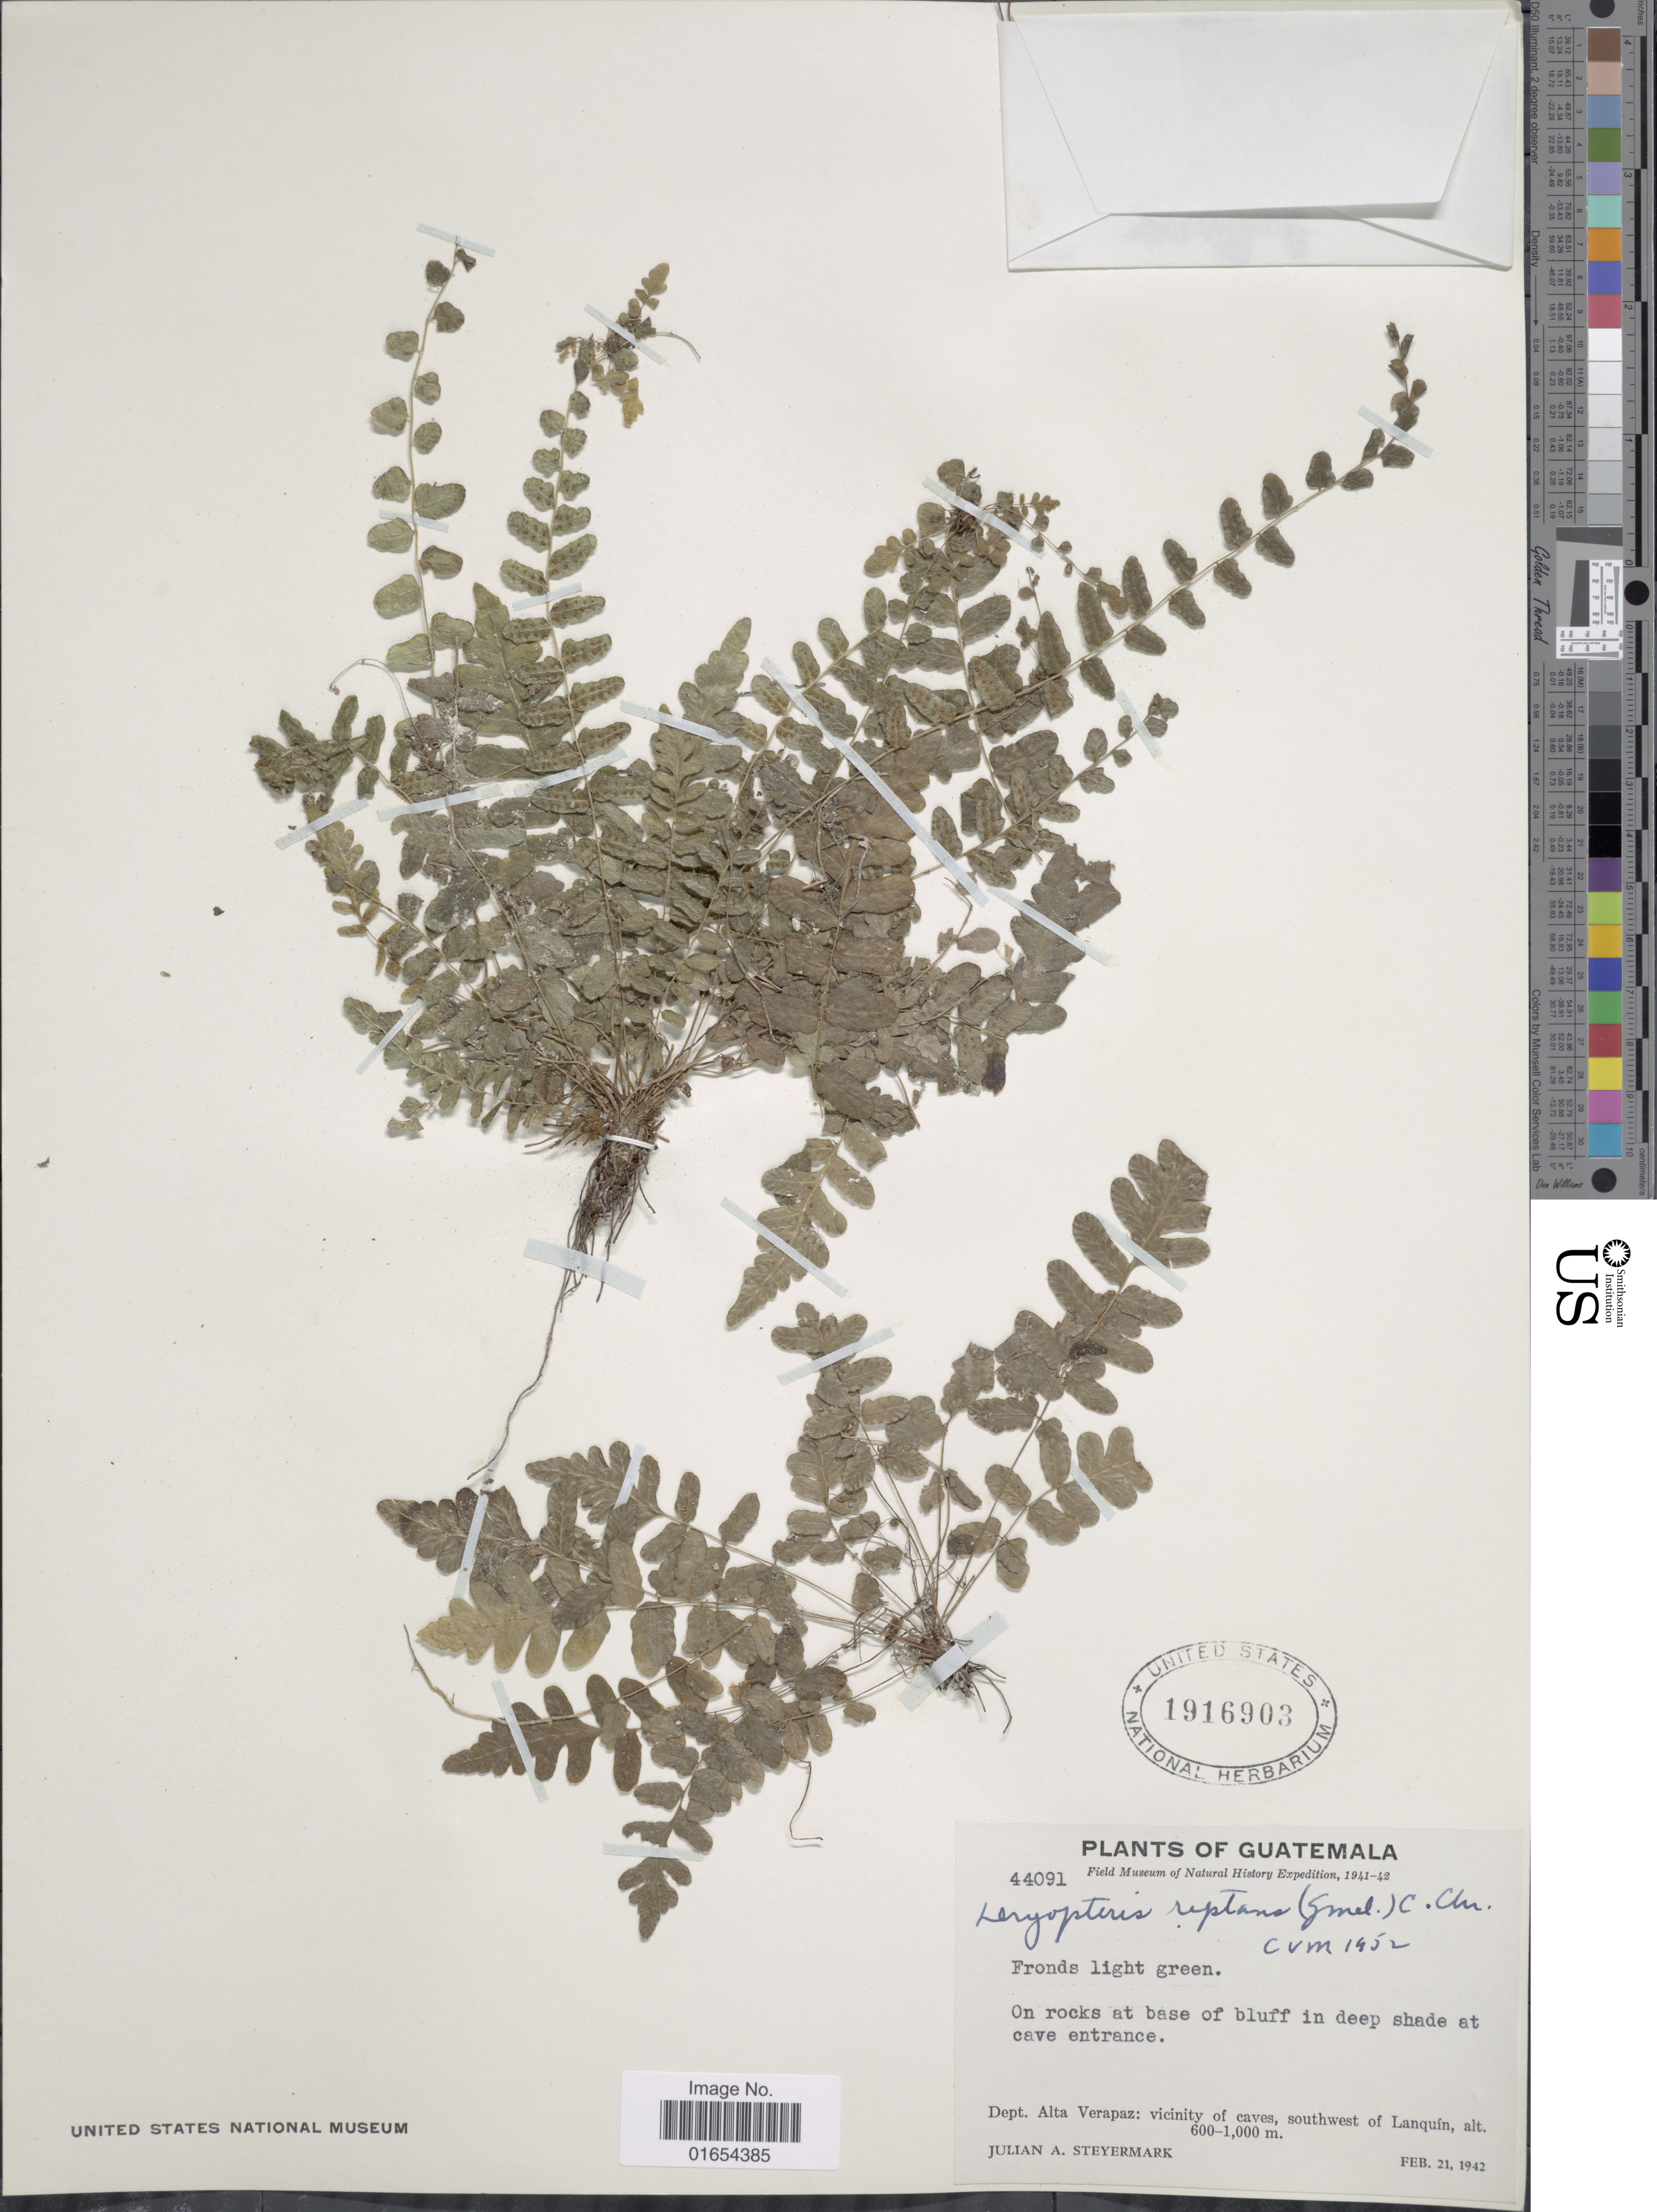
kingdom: Plantae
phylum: Tracheophyta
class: Polypodiopsida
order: Polypodiales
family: Thelypteridaceae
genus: Goniopteris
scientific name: Goniopteris reptans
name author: (J.F. Gmel.) C. Presl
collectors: J. Steyermark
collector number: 44091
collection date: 1942-02-21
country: Guatemala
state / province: Alta Verapaz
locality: On rocks at base of bluff in deep shade of cave entrance, vicinity of caves, southwest of Lanquin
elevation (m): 600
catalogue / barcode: US 1916903